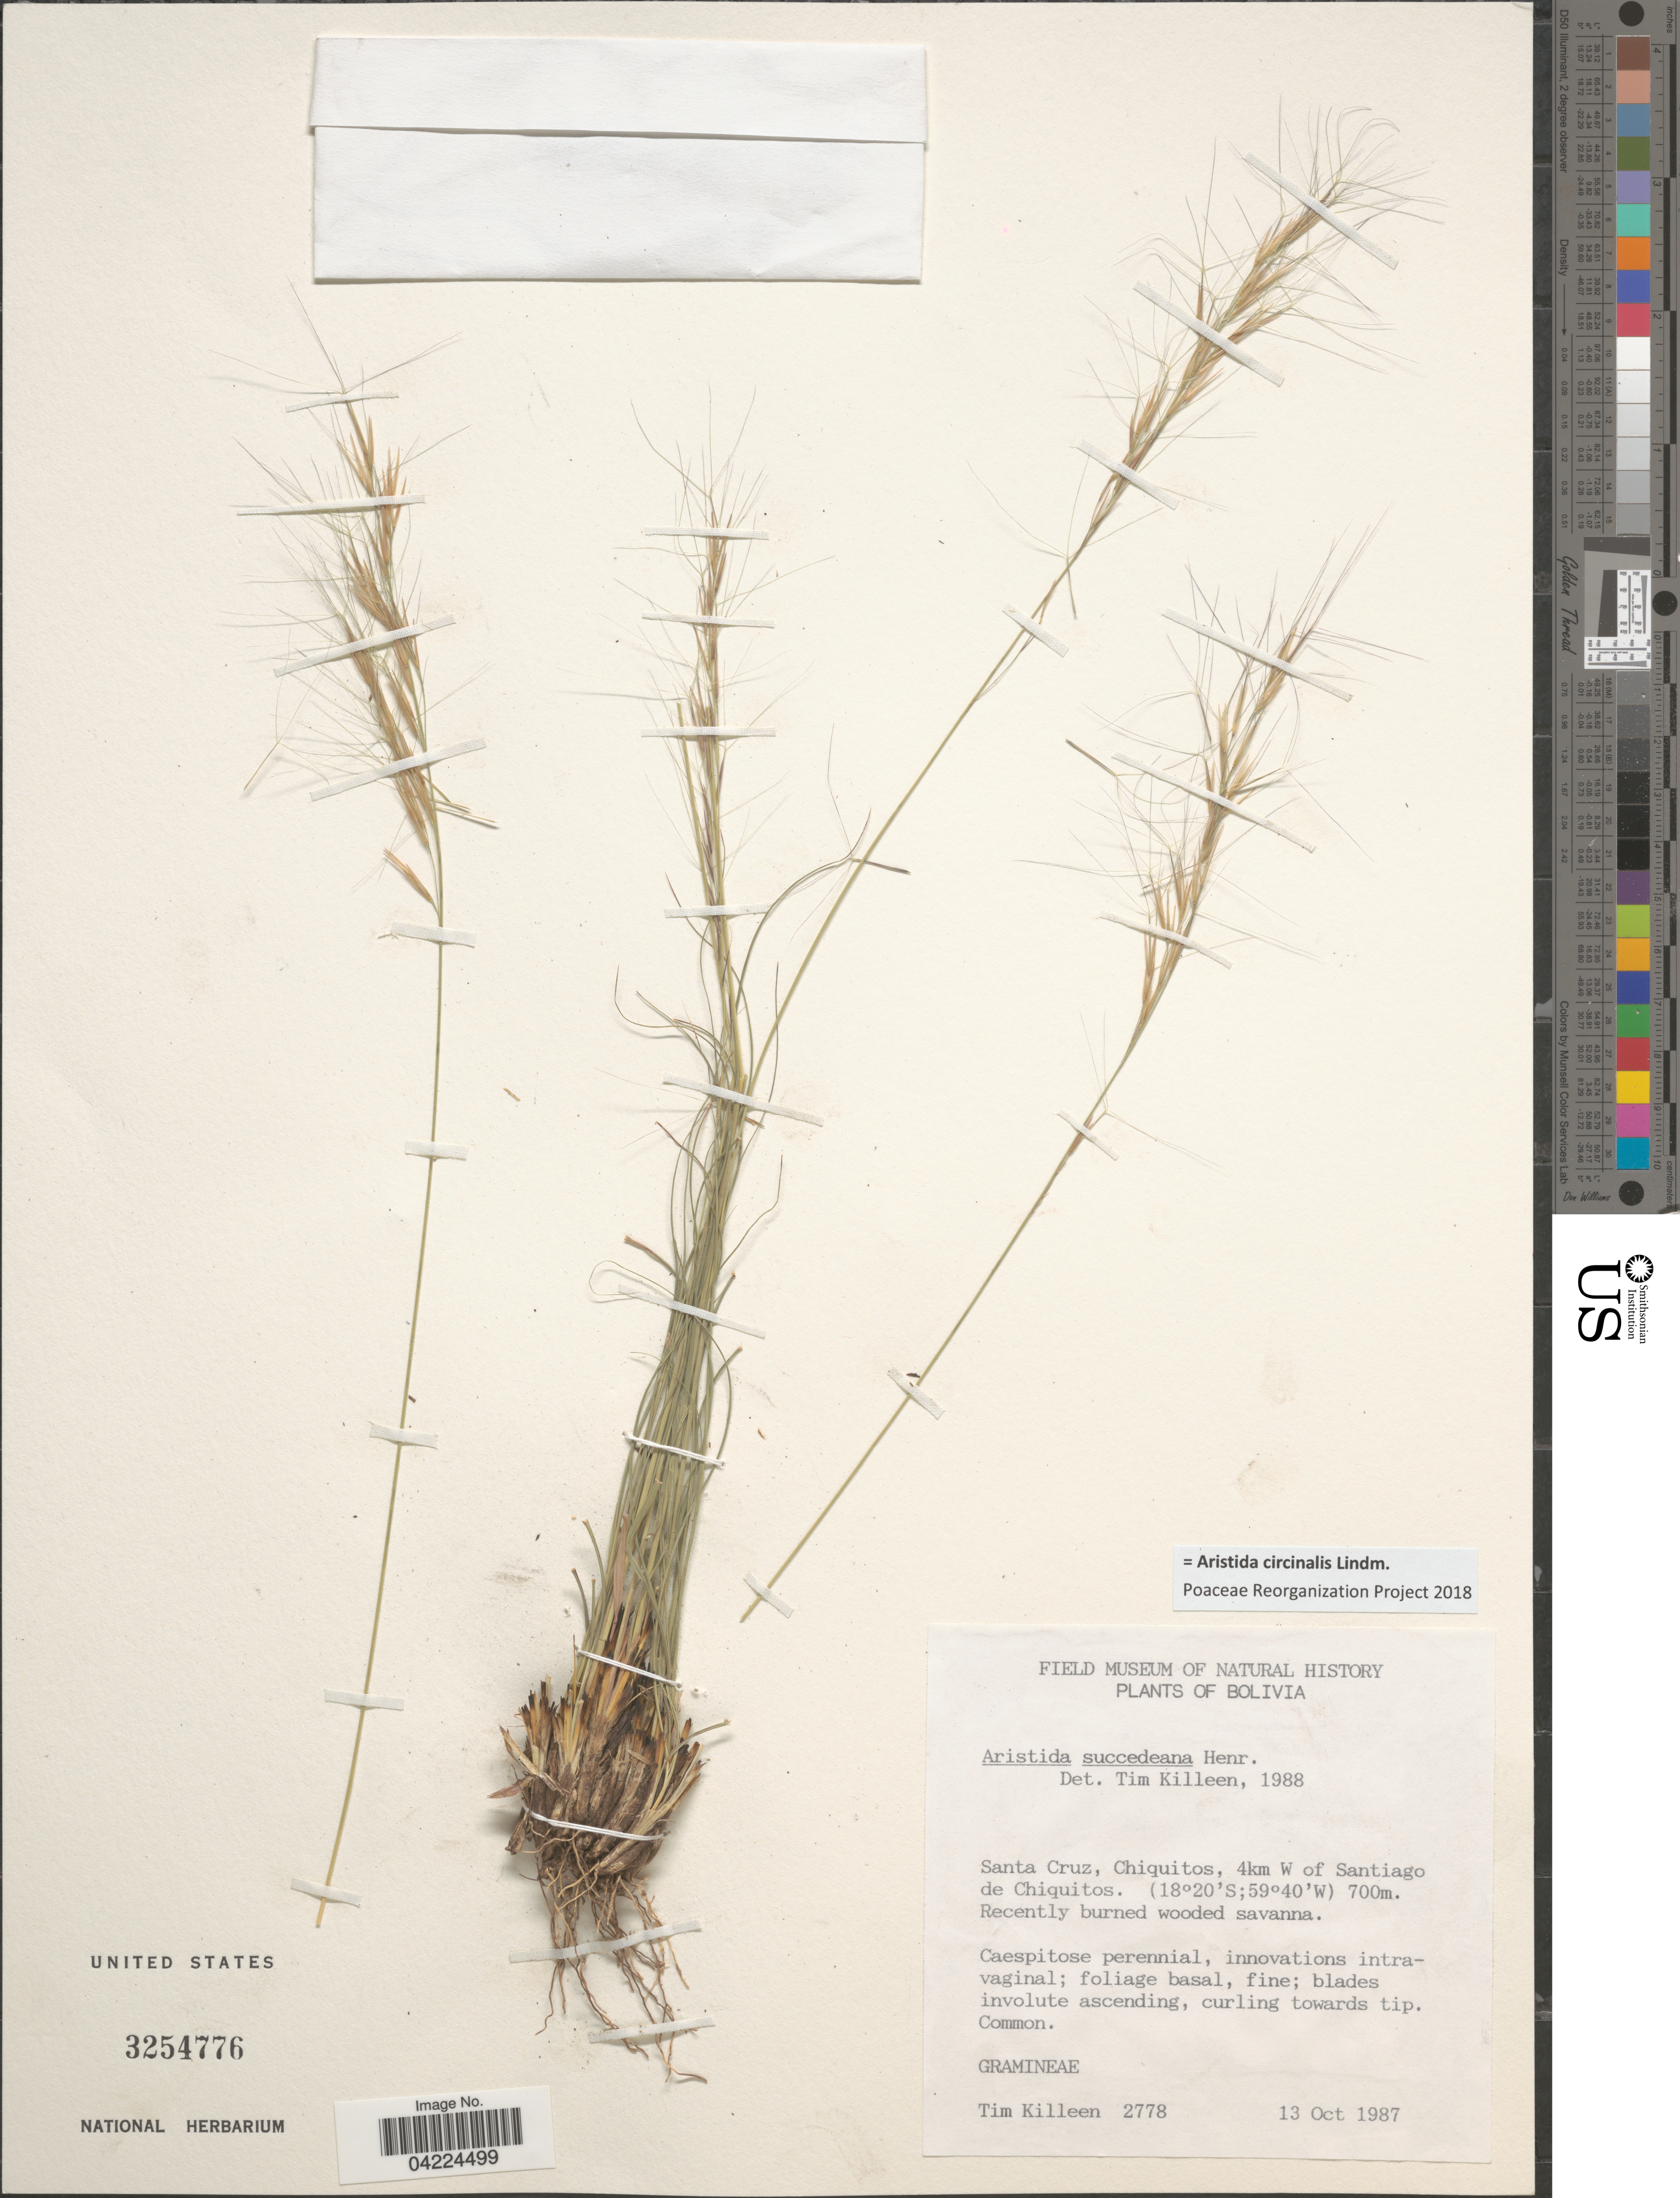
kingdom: Plantae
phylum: Tracheophyta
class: Liliopsida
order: Poales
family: Poaceae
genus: Aristida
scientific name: Aristida circinalis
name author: Lindm.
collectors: T. J. Killeen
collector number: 2778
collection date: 1987-10-13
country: Bolivia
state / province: Santa Cruz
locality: Chiquitos, 4km W of Santiago de Chiquitos.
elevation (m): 700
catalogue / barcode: US 3254776